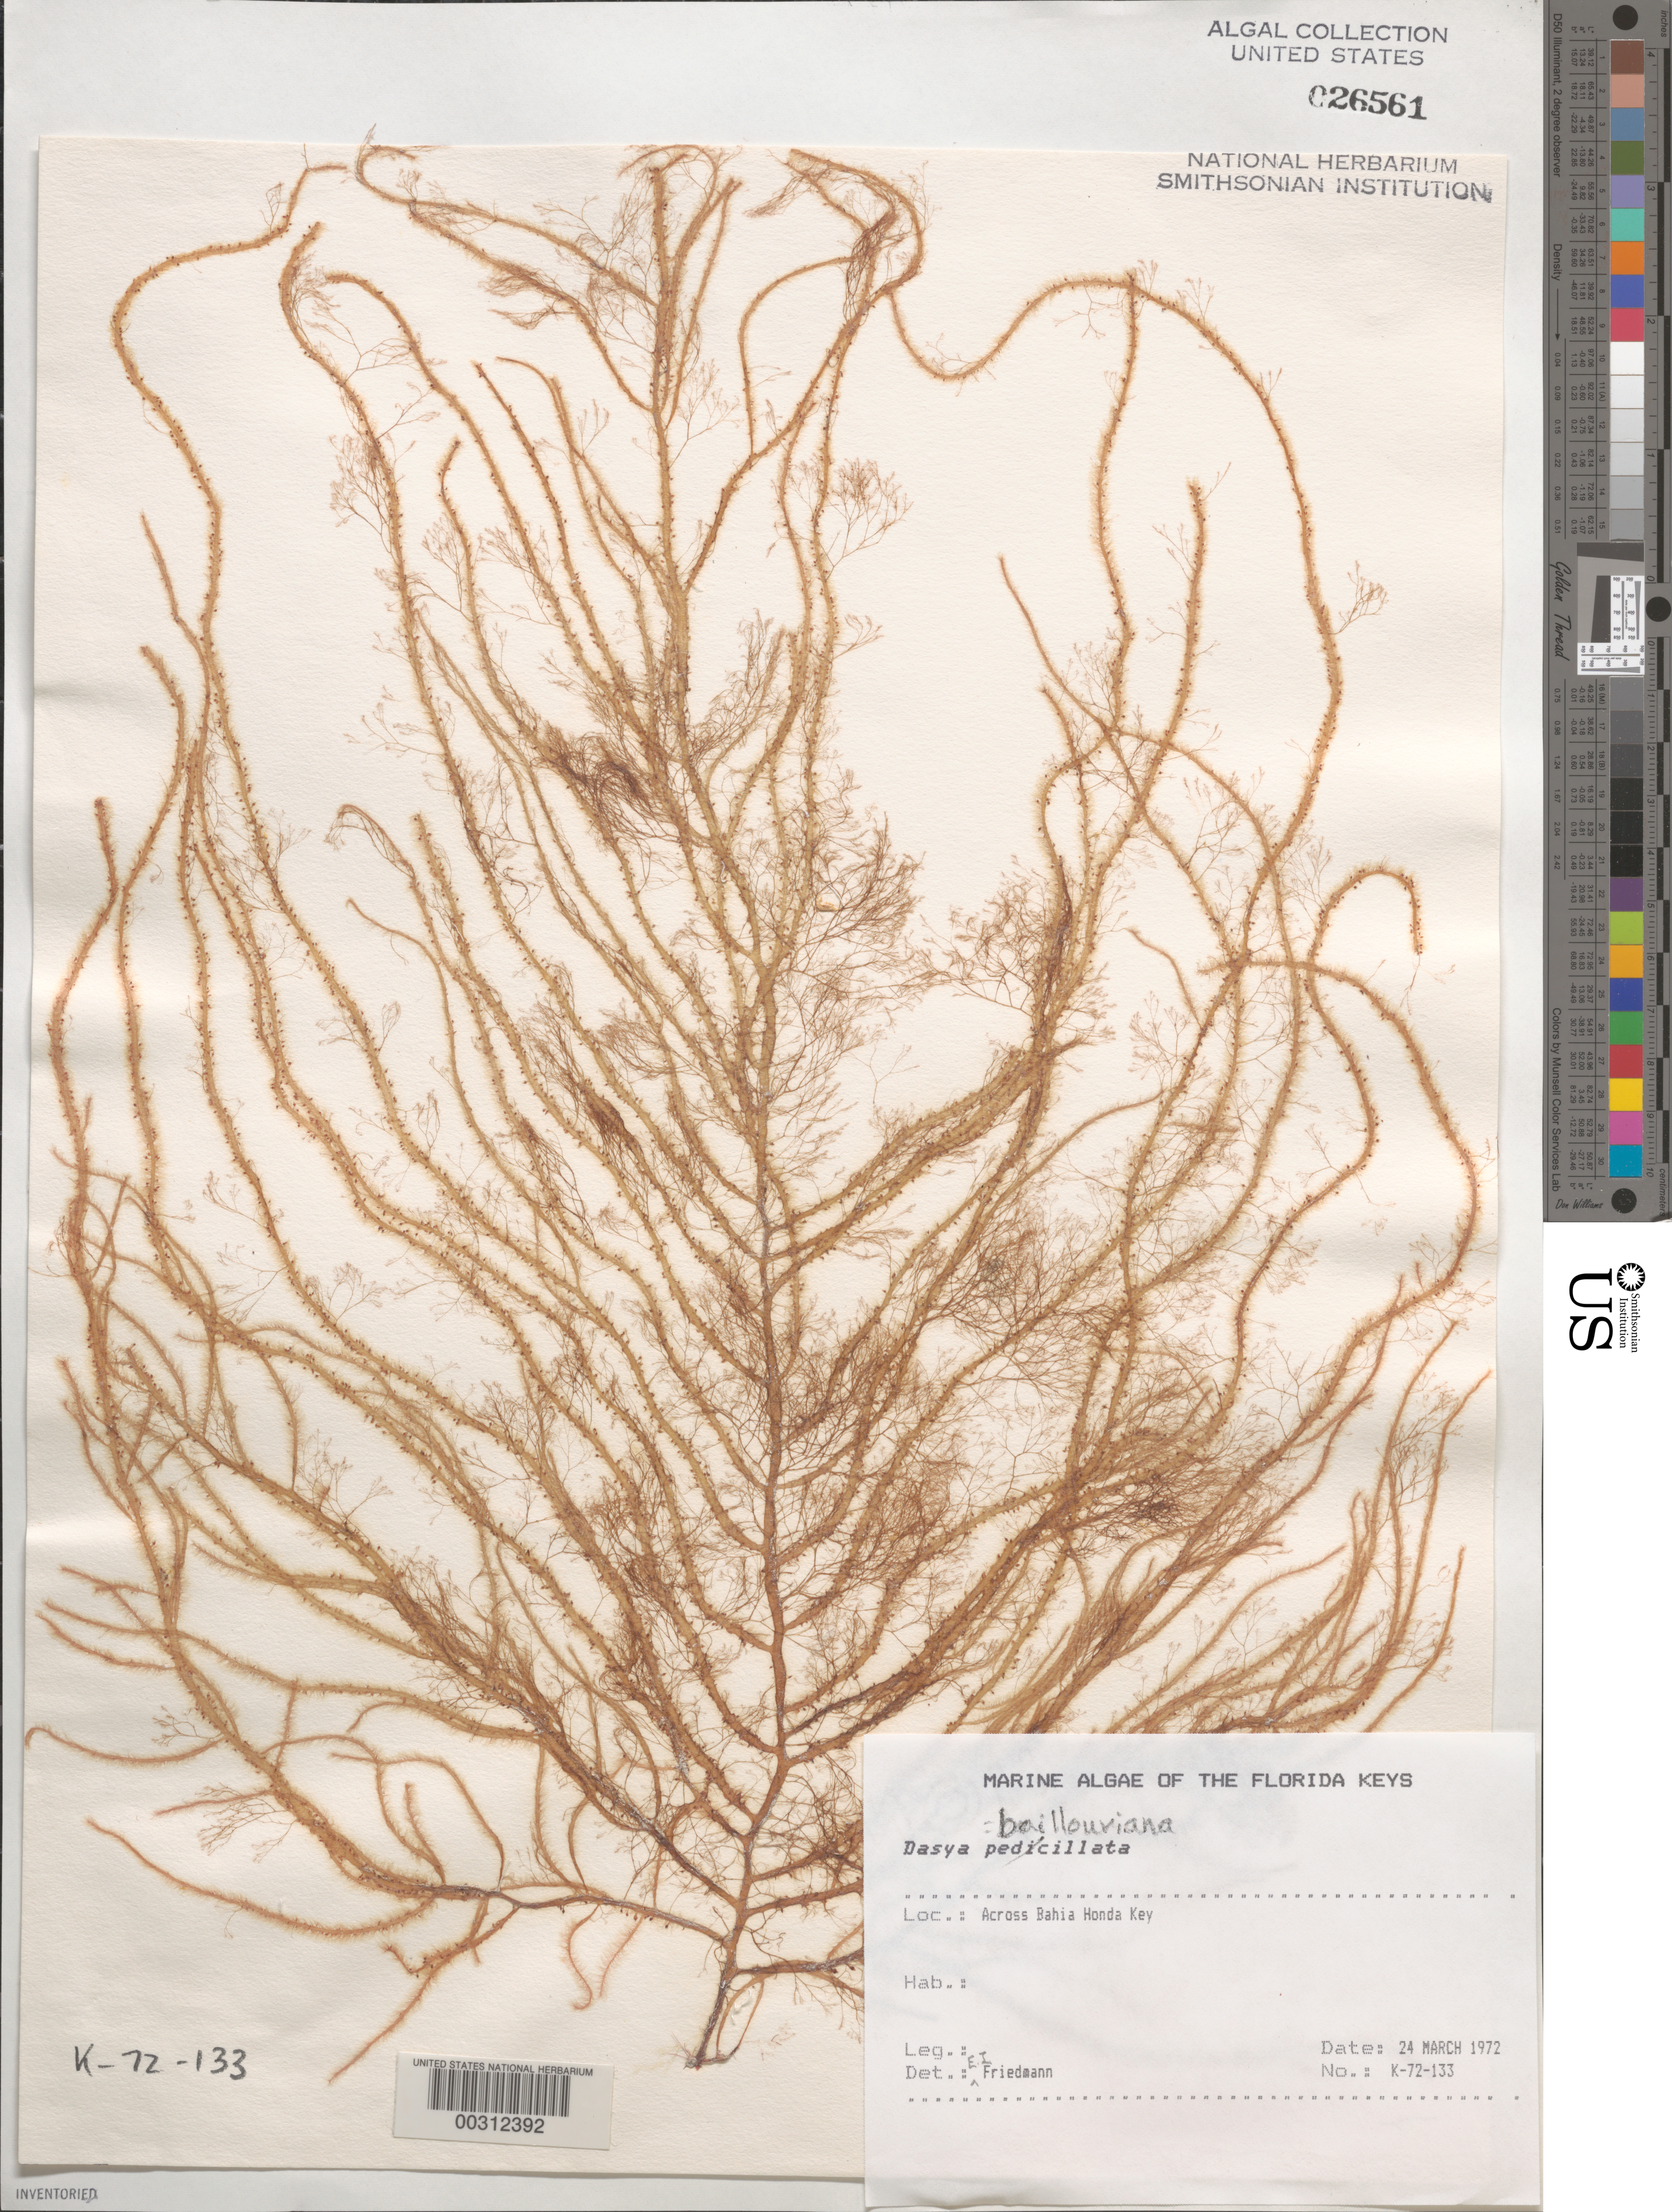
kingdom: Plantae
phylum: Rhodophyta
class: Florideophyceae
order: Ceramiales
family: Dasyaceae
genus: Dasya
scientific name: Dasya pedicellata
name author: (C. Agardh) C. Agardh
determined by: Algae name updating Project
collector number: K-72-133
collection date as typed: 24 Mar 1972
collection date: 1972-03-24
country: United States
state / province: Florida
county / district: Monroe County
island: Bahia Honda Key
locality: Bahia Honda State Park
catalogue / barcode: US 26561